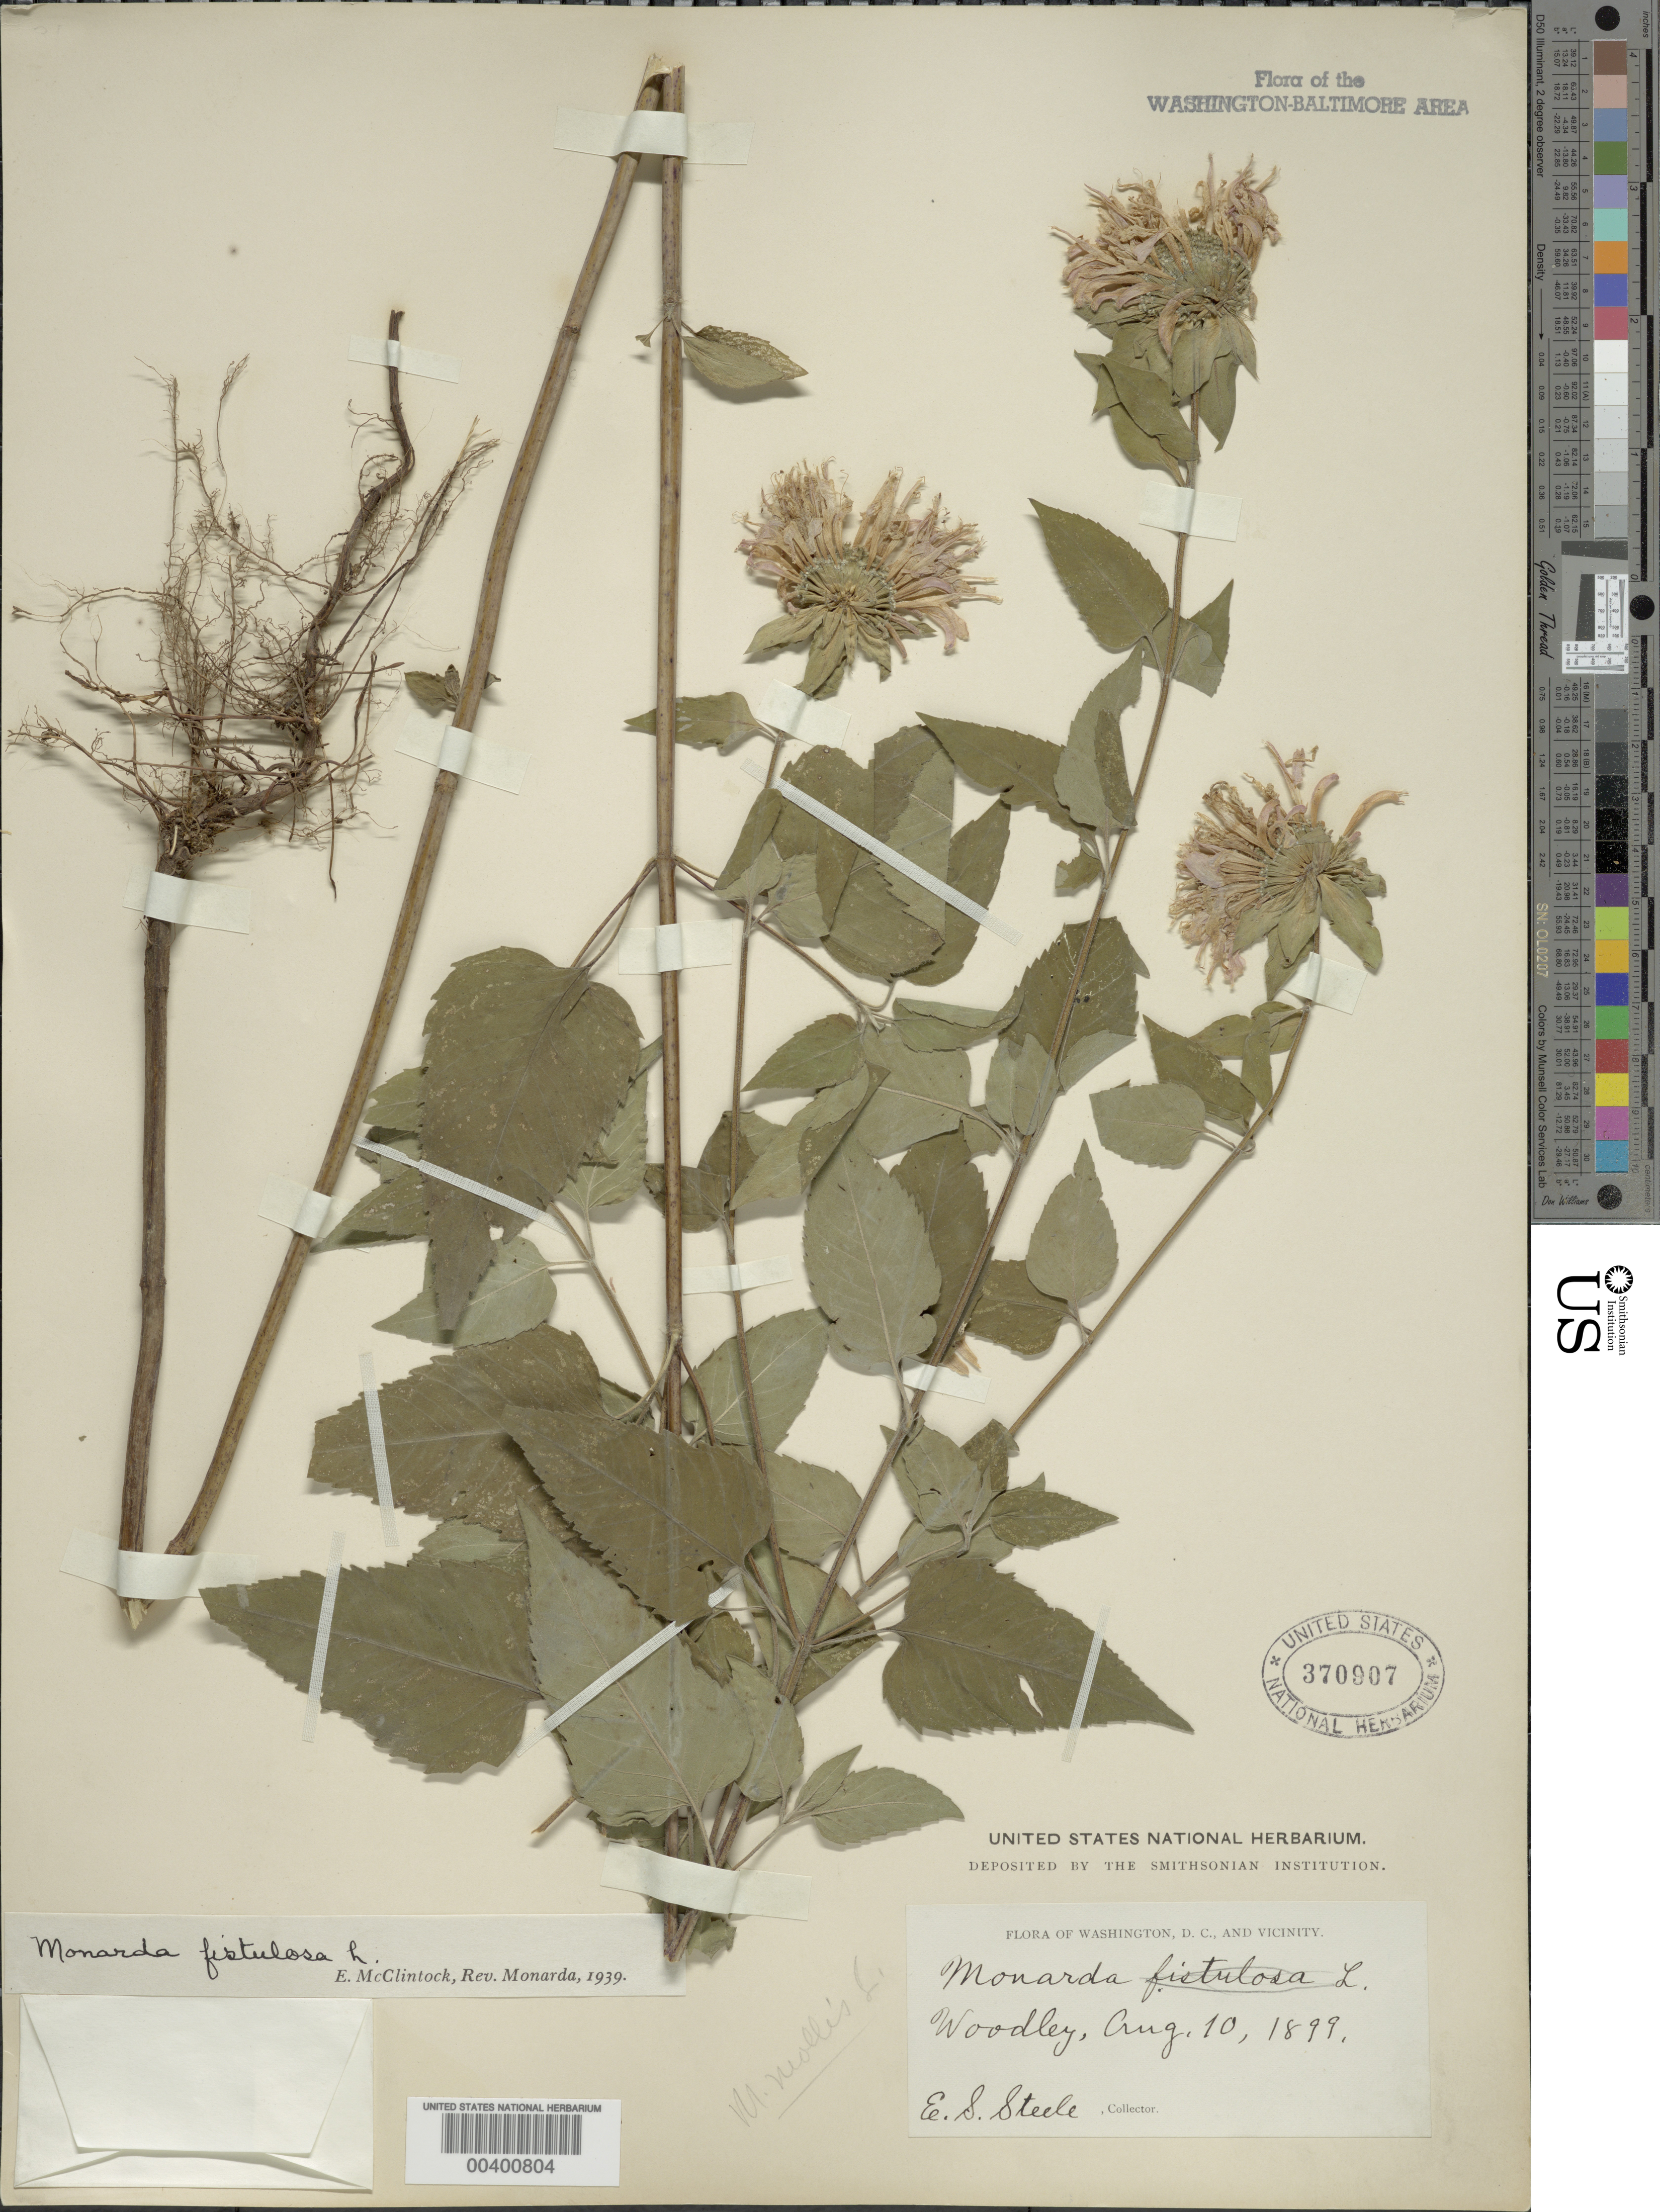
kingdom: Plantae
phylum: Tracheophyta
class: Magnoliopsida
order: Lamiales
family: Lamiaceae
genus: Monarda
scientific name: Monarda fistulosa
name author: L.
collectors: E. Steele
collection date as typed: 10 Aug 1899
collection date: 1899-08-10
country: United States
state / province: District of Columbia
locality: Woodley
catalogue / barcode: US 370907